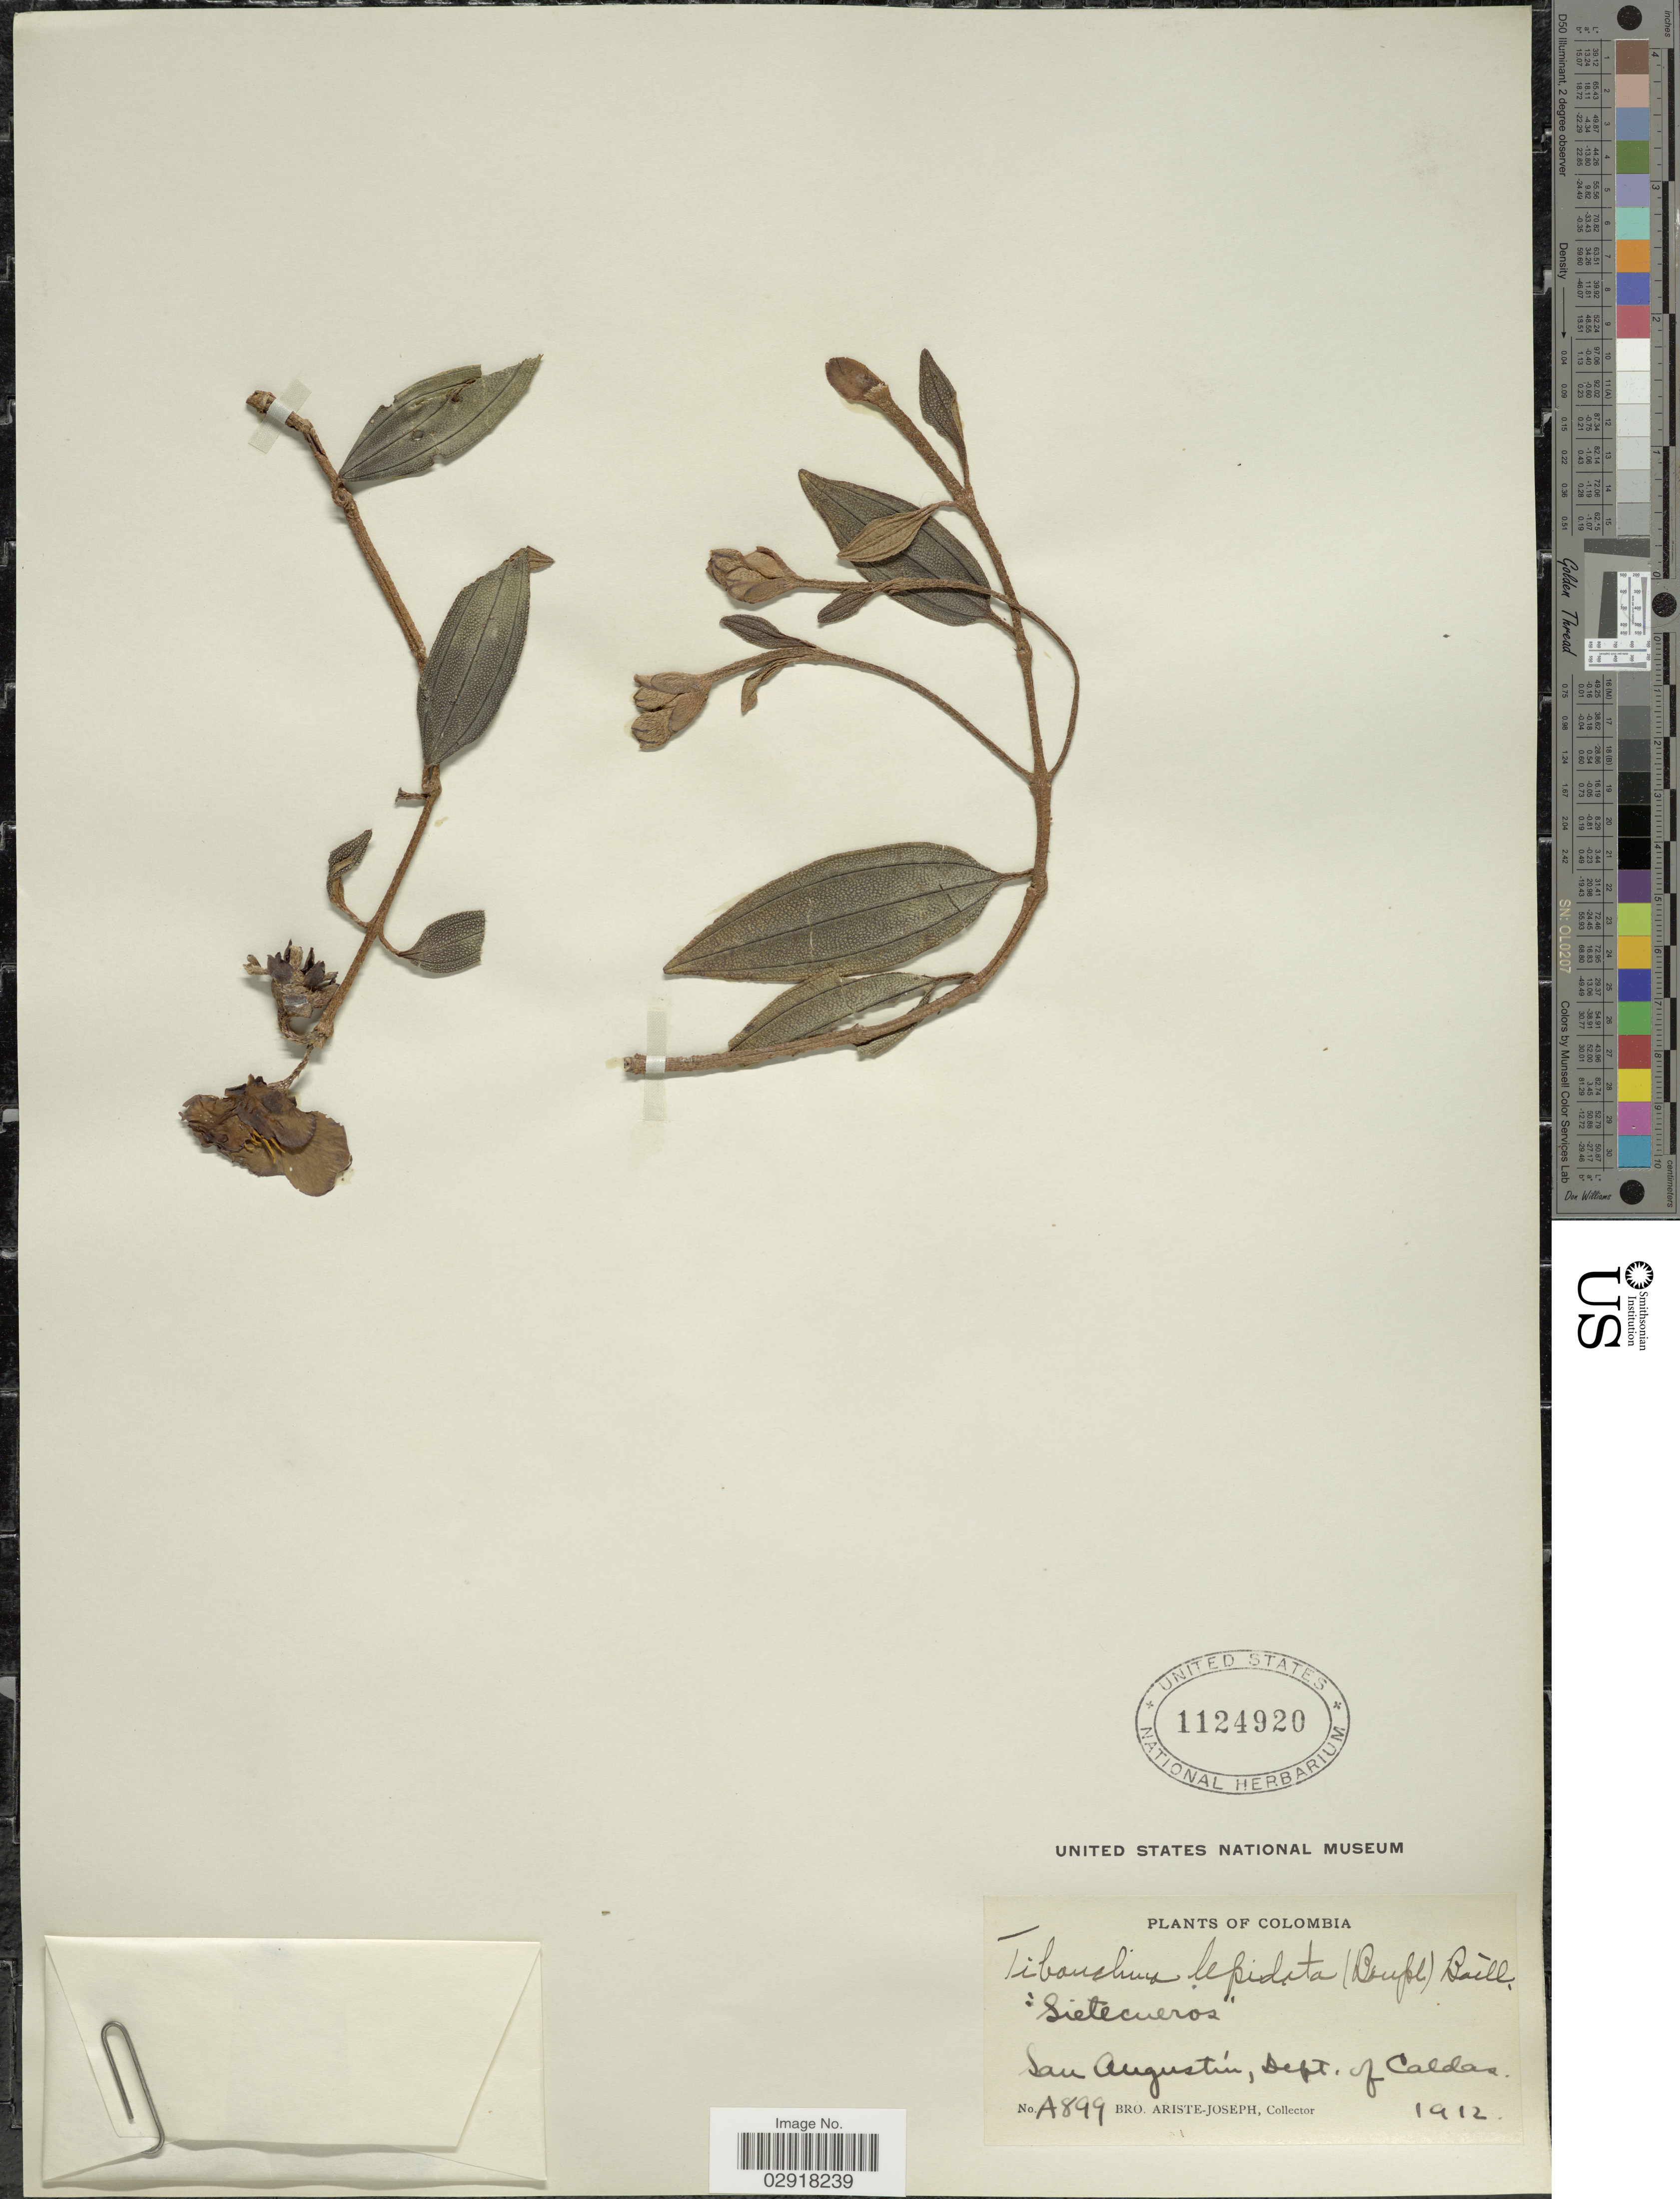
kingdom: Plantae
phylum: Tracheophyta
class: Magnoliopsida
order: Myrtales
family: Melastomataceae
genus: Andesanthus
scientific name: Andesanthus lepidotus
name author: (Humb. & Bonpl.) P.J.F. Guim. & Michelang.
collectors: Bro. Ariste-Joseph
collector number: A899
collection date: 1912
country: Colombia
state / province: Caldas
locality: San Augustín, Dept. of Caldas.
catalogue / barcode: US 1124920